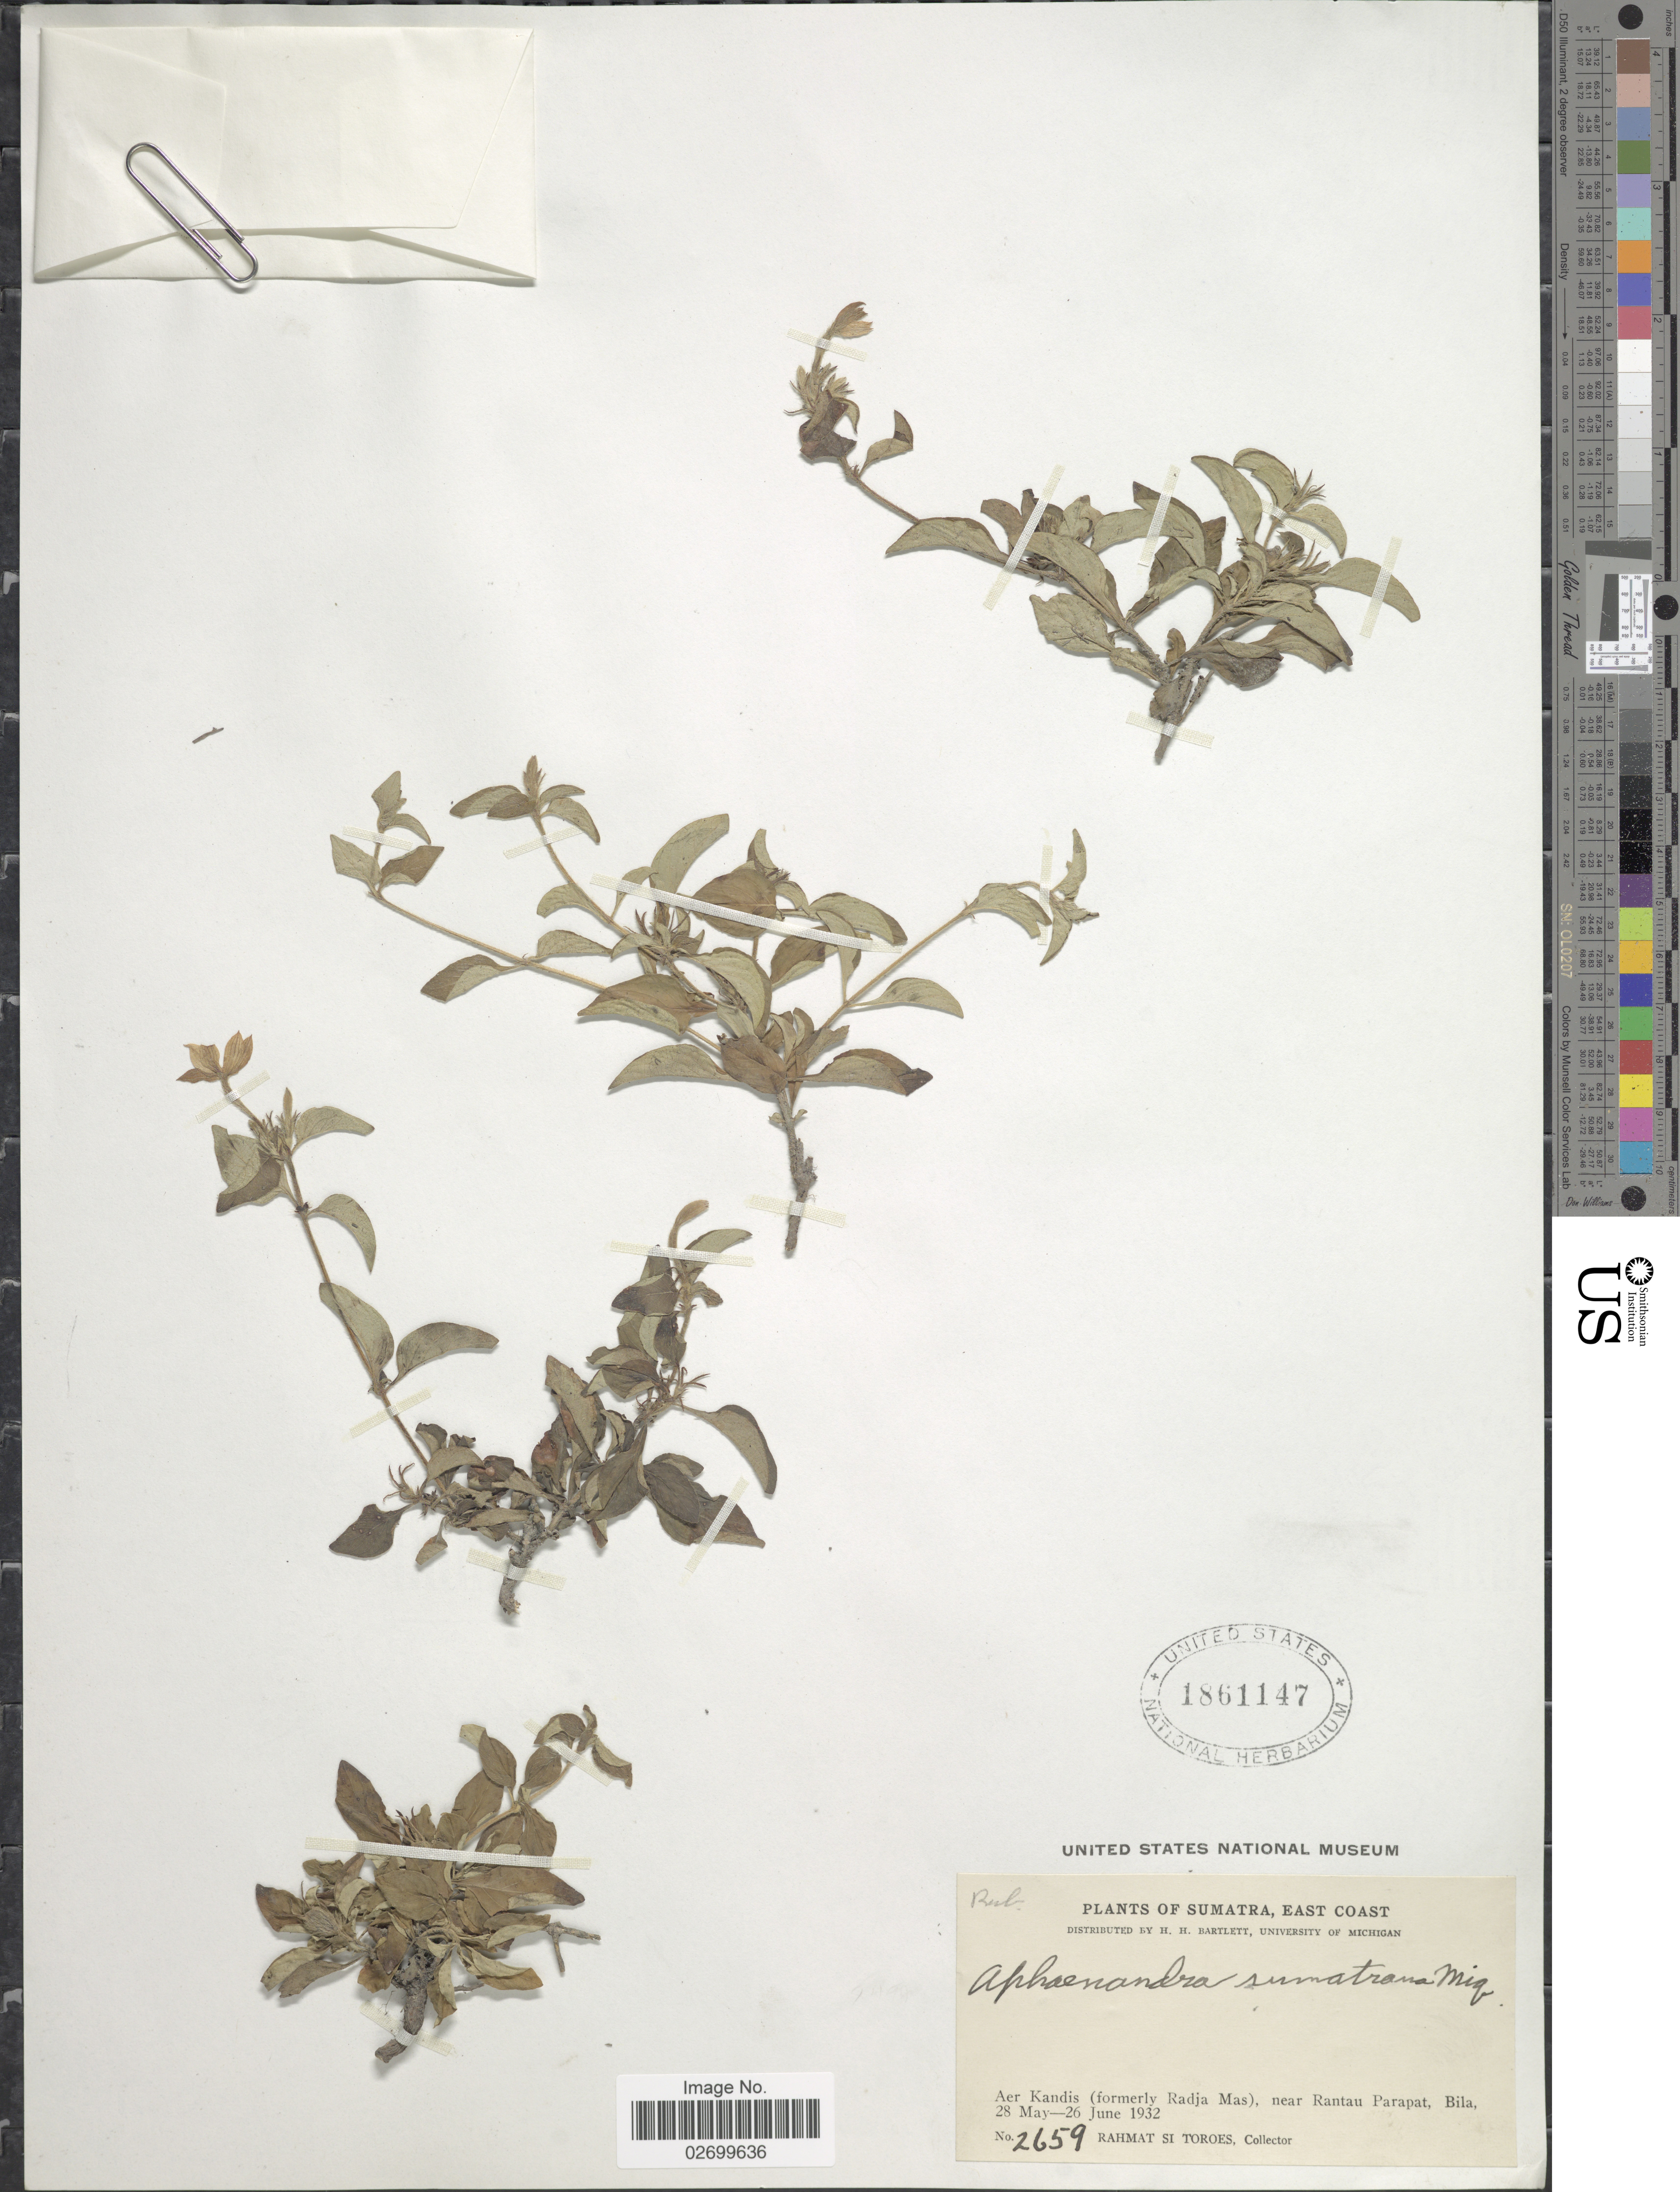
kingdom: Plantae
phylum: Tracheophyta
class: Magnoliopsida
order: Gentianales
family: Rubiaceae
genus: Aphaenandra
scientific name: Aphaenandra sumatrana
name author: Miq.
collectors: Rahmat Si Boeea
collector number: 2659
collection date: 1932-05-28/1932-06-26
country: Indonesia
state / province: Sumatra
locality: East Coast, Aer Kandis (formerly Radja Mas), near Rantau Parapat, Bila.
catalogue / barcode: US 1861147